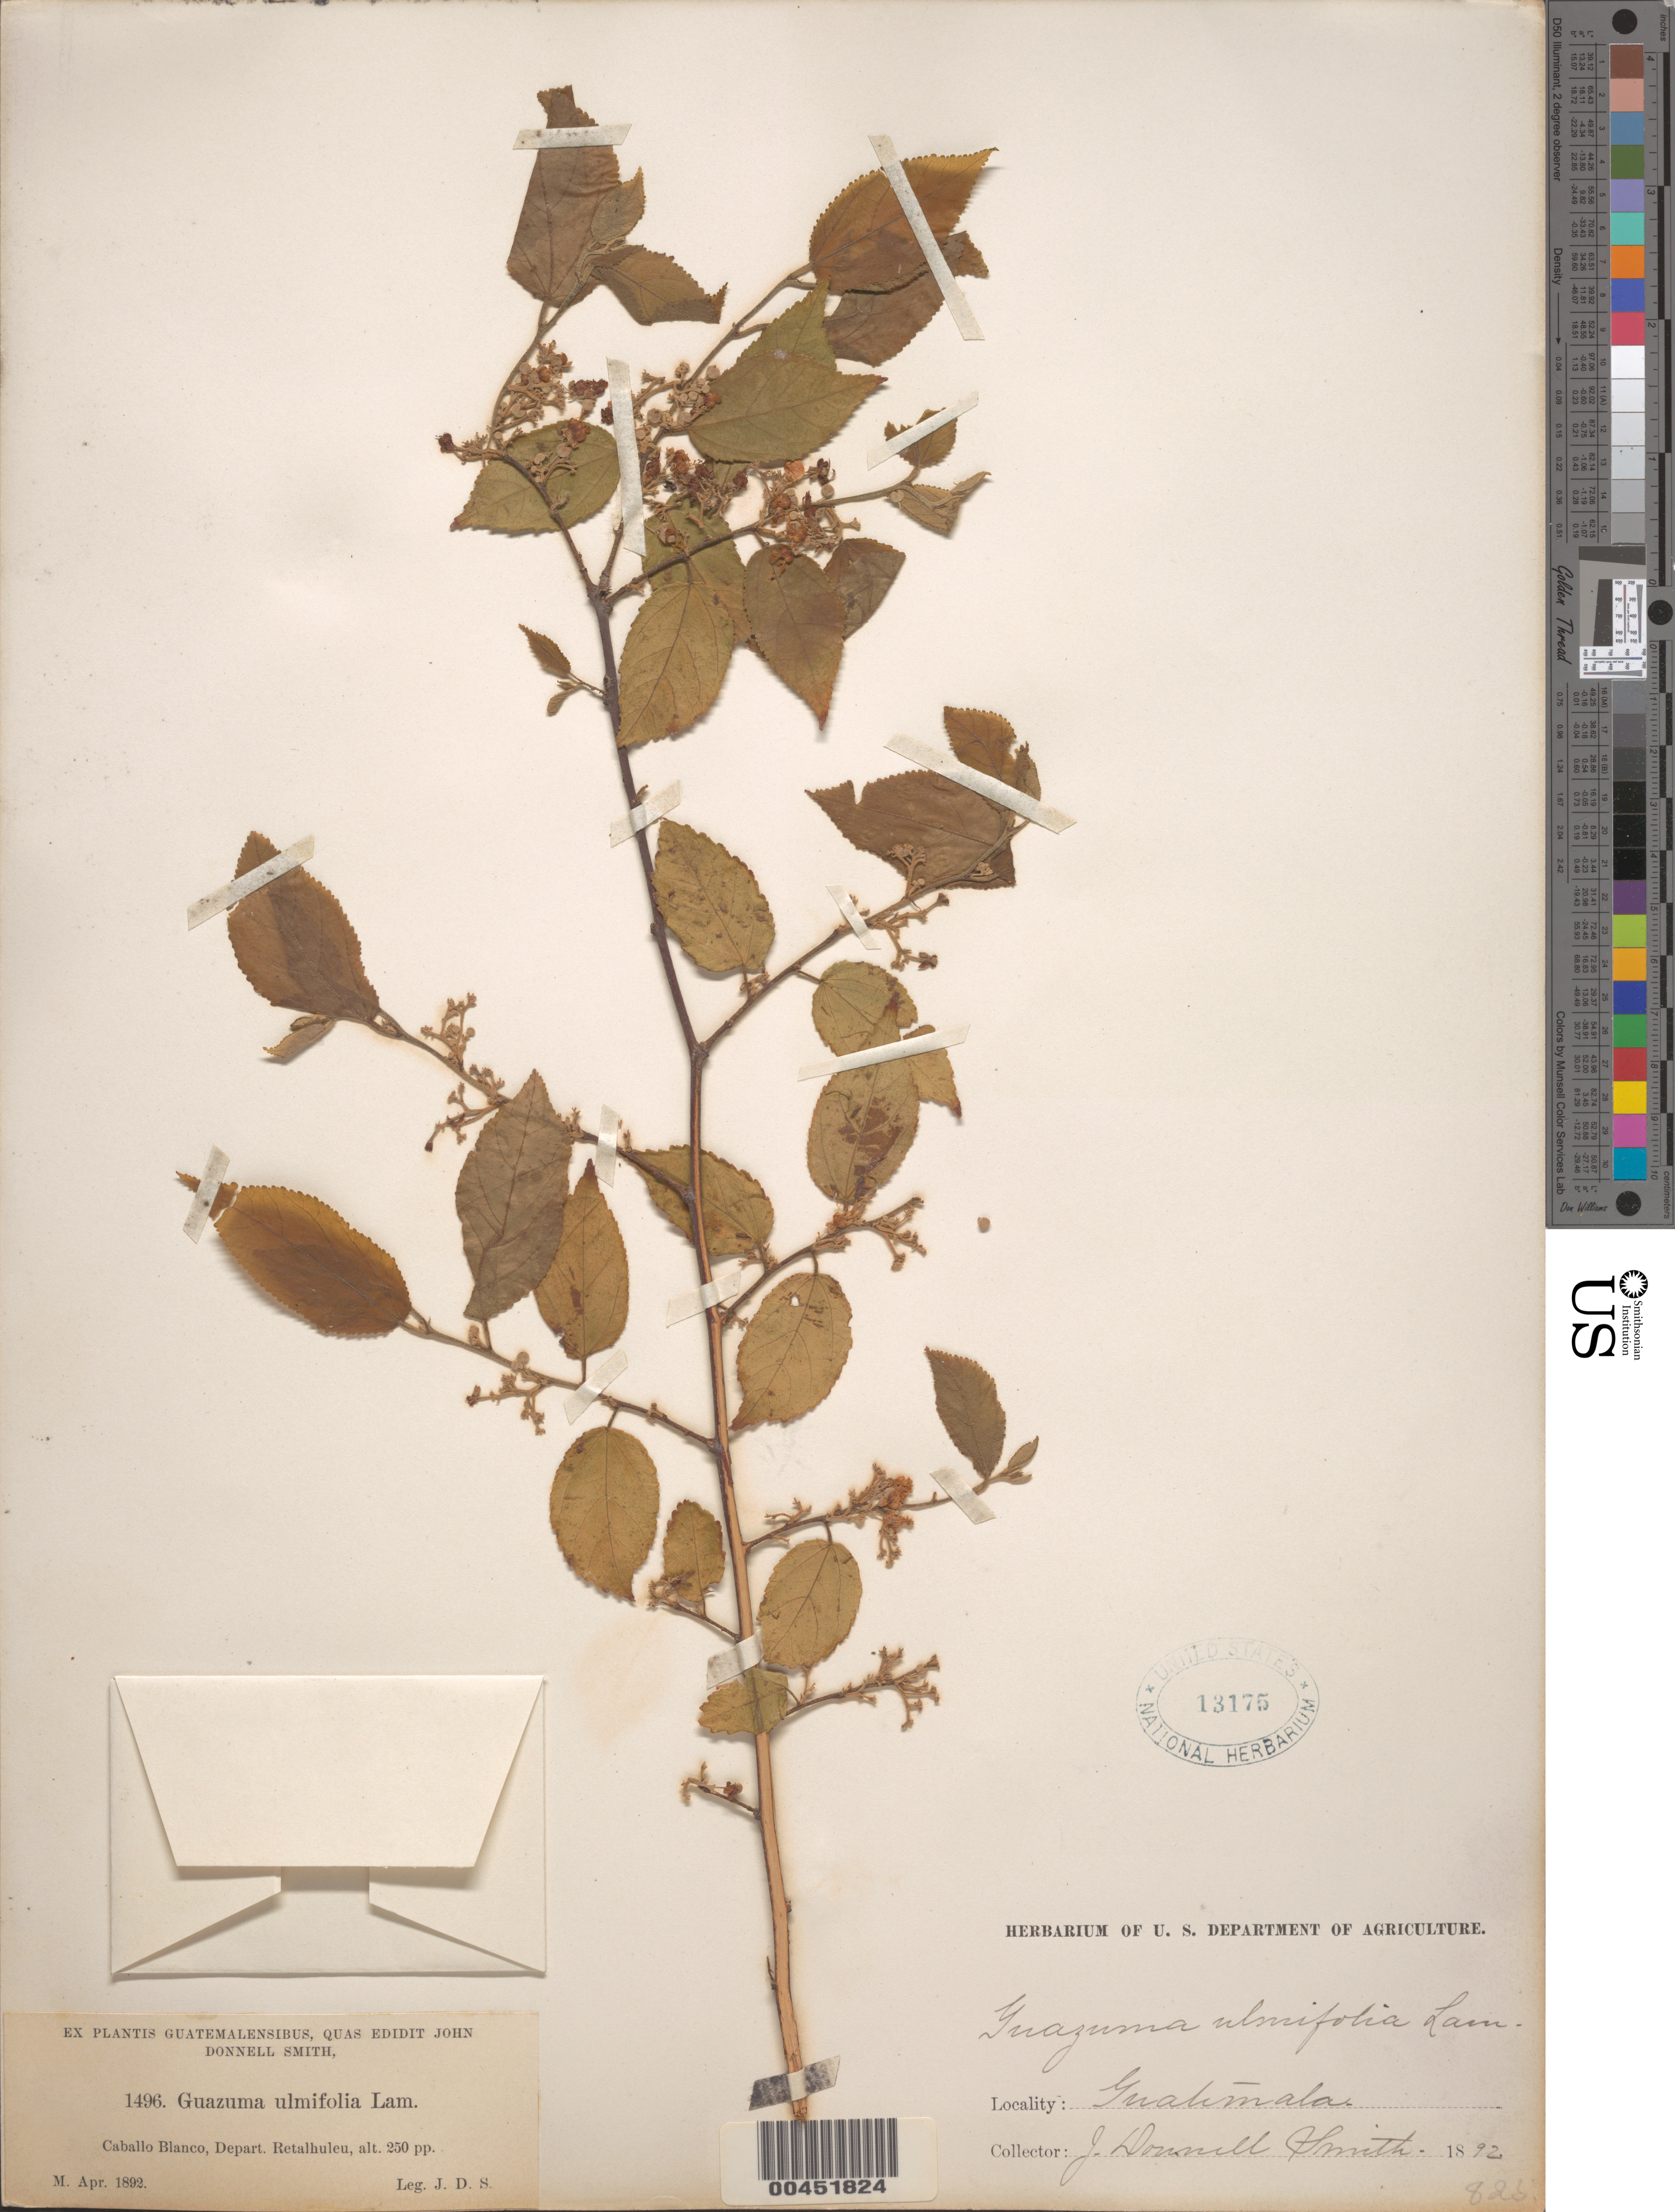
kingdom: Plantae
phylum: Tracheophyta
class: Magnoliopsida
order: Malvales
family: Malvaceae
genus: Guazuma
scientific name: Guazuma ulmifolia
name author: Lam.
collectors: J. Donnell Smith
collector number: ex Pl. Guat. 1496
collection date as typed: Apr 1892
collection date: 1892-04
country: Guatemala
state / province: Retalhuleu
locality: Caballo Blanco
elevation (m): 76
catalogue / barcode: US 13175